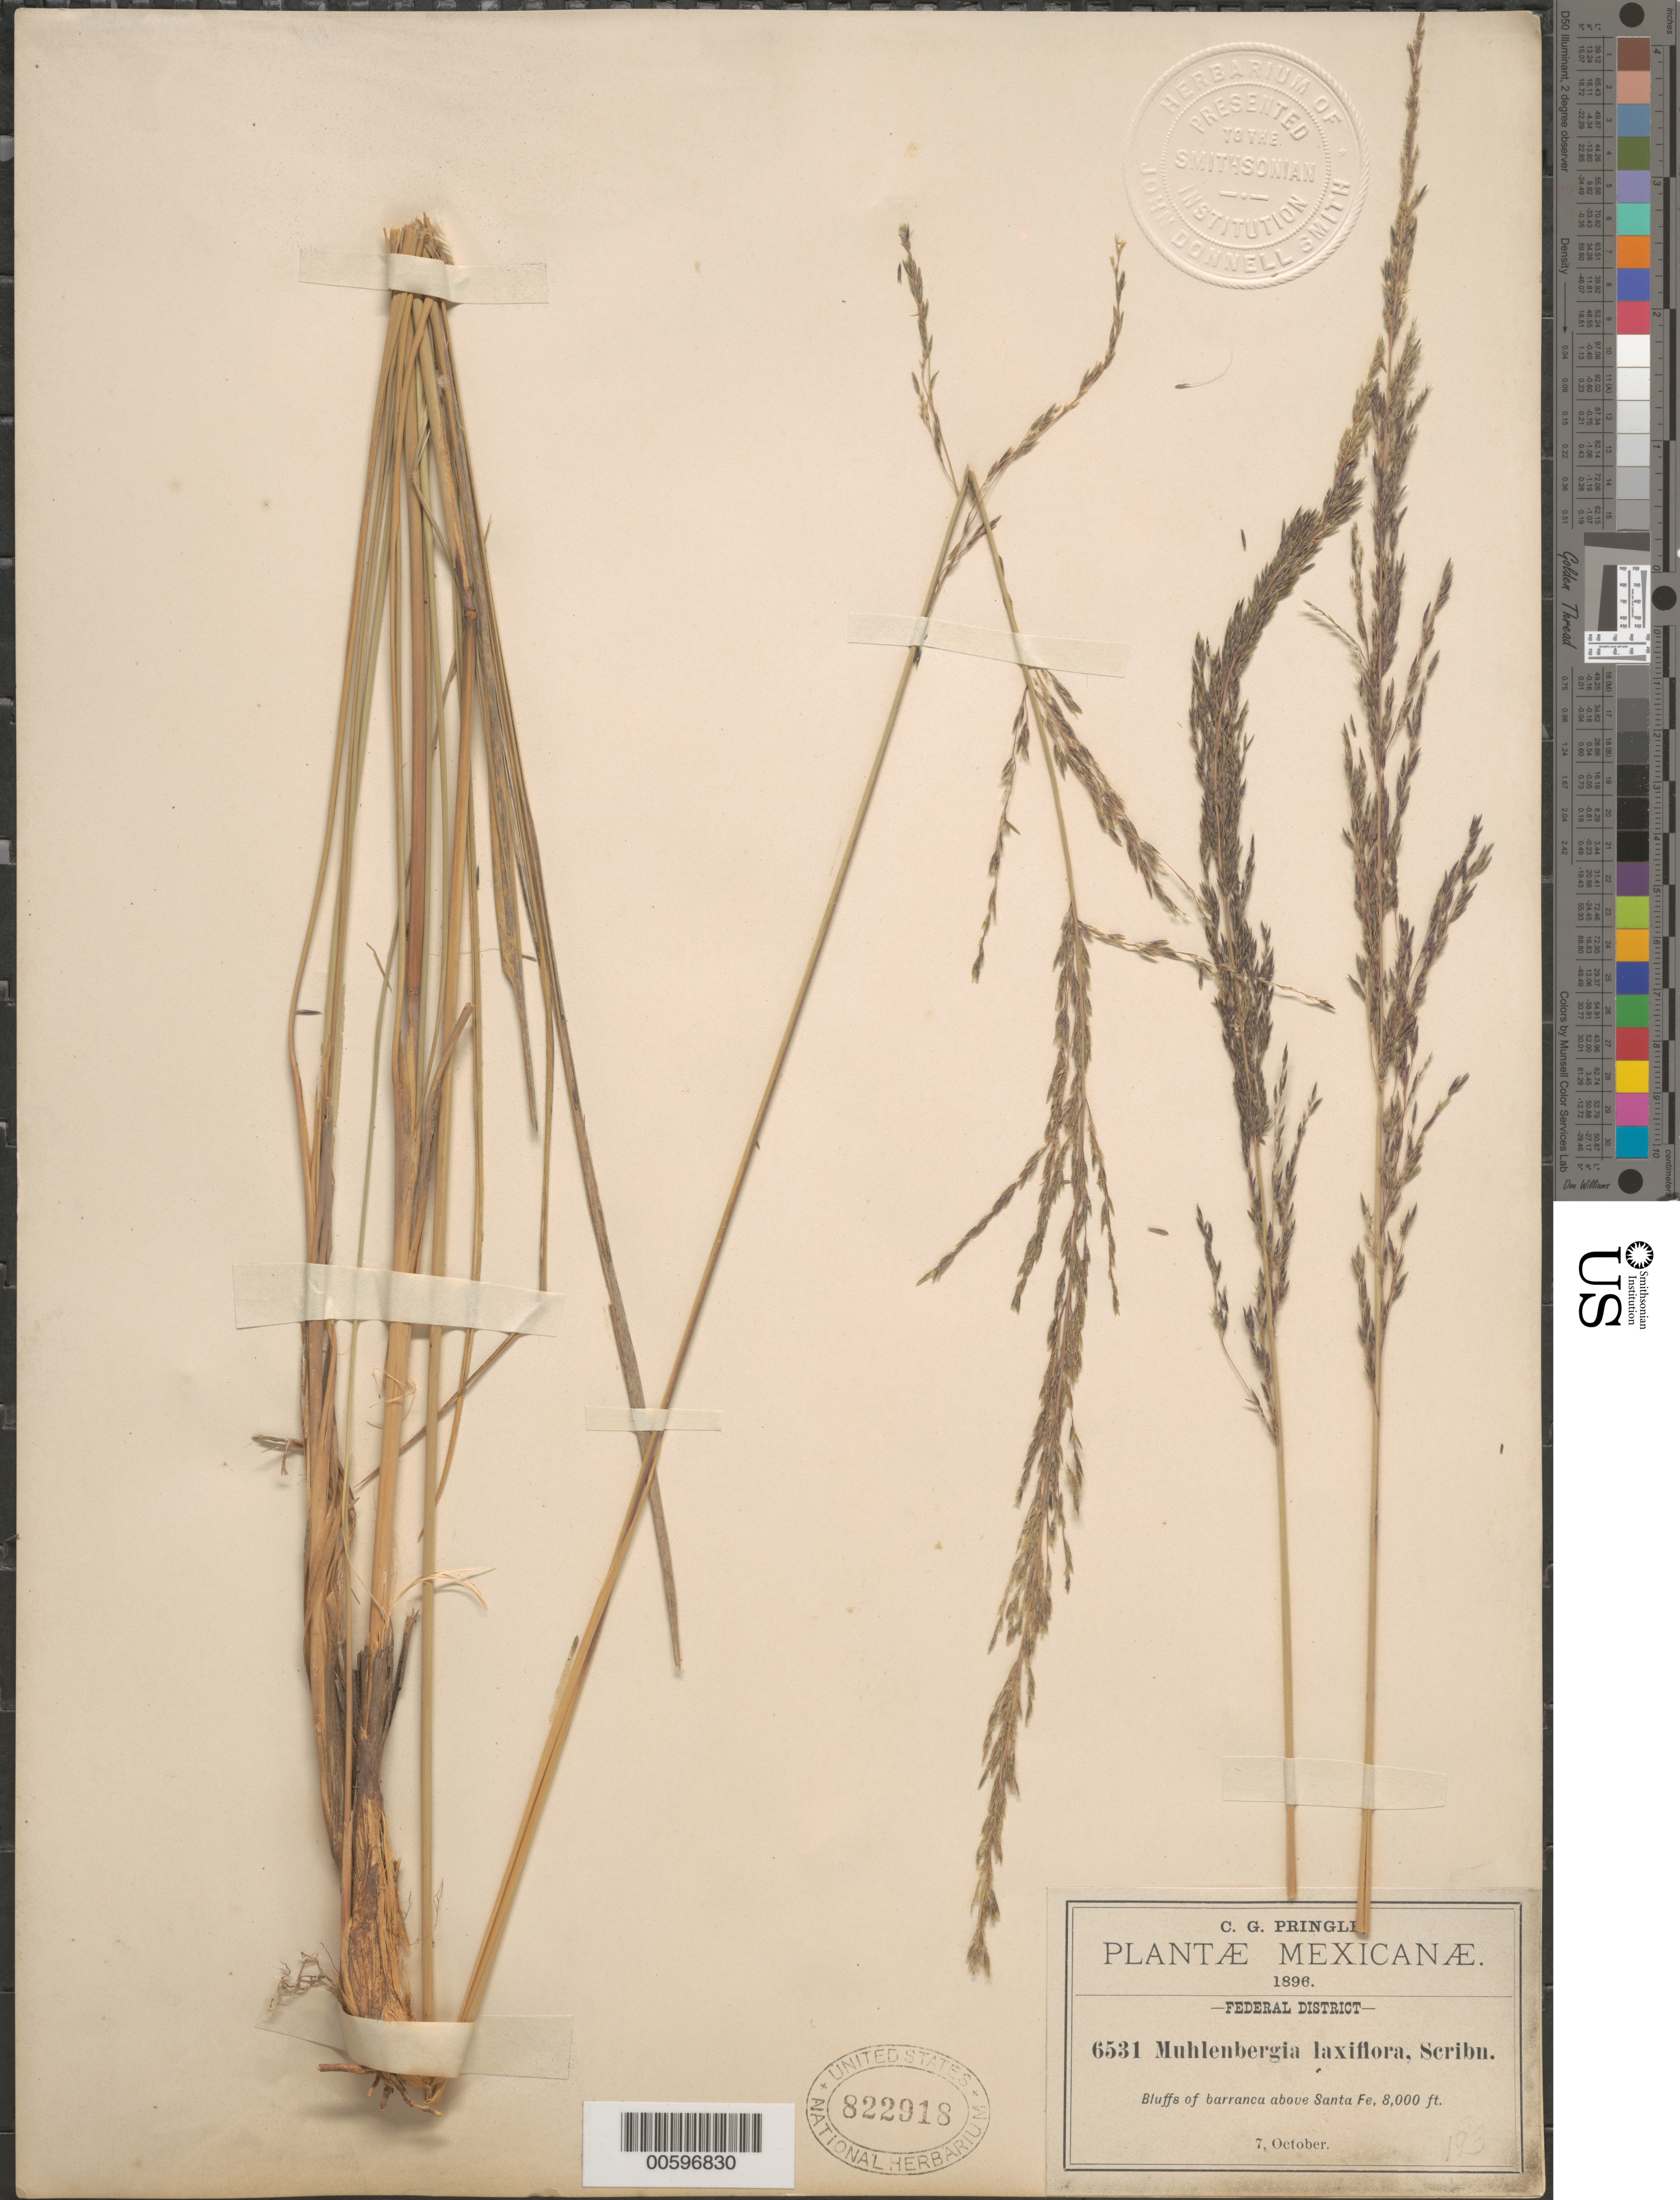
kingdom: Plantae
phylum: Tracheophyta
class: Liliopsida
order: Poales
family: Poaceae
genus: Muhlenbergia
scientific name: Muhlenbergia laxiflora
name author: Scribn.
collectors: C. G. Pringle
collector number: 6531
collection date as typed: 7 Oct 1896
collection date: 1896-10-07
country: Mexico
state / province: Distrito Federal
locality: Above Sante Fe.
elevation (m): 2438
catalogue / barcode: US 822918